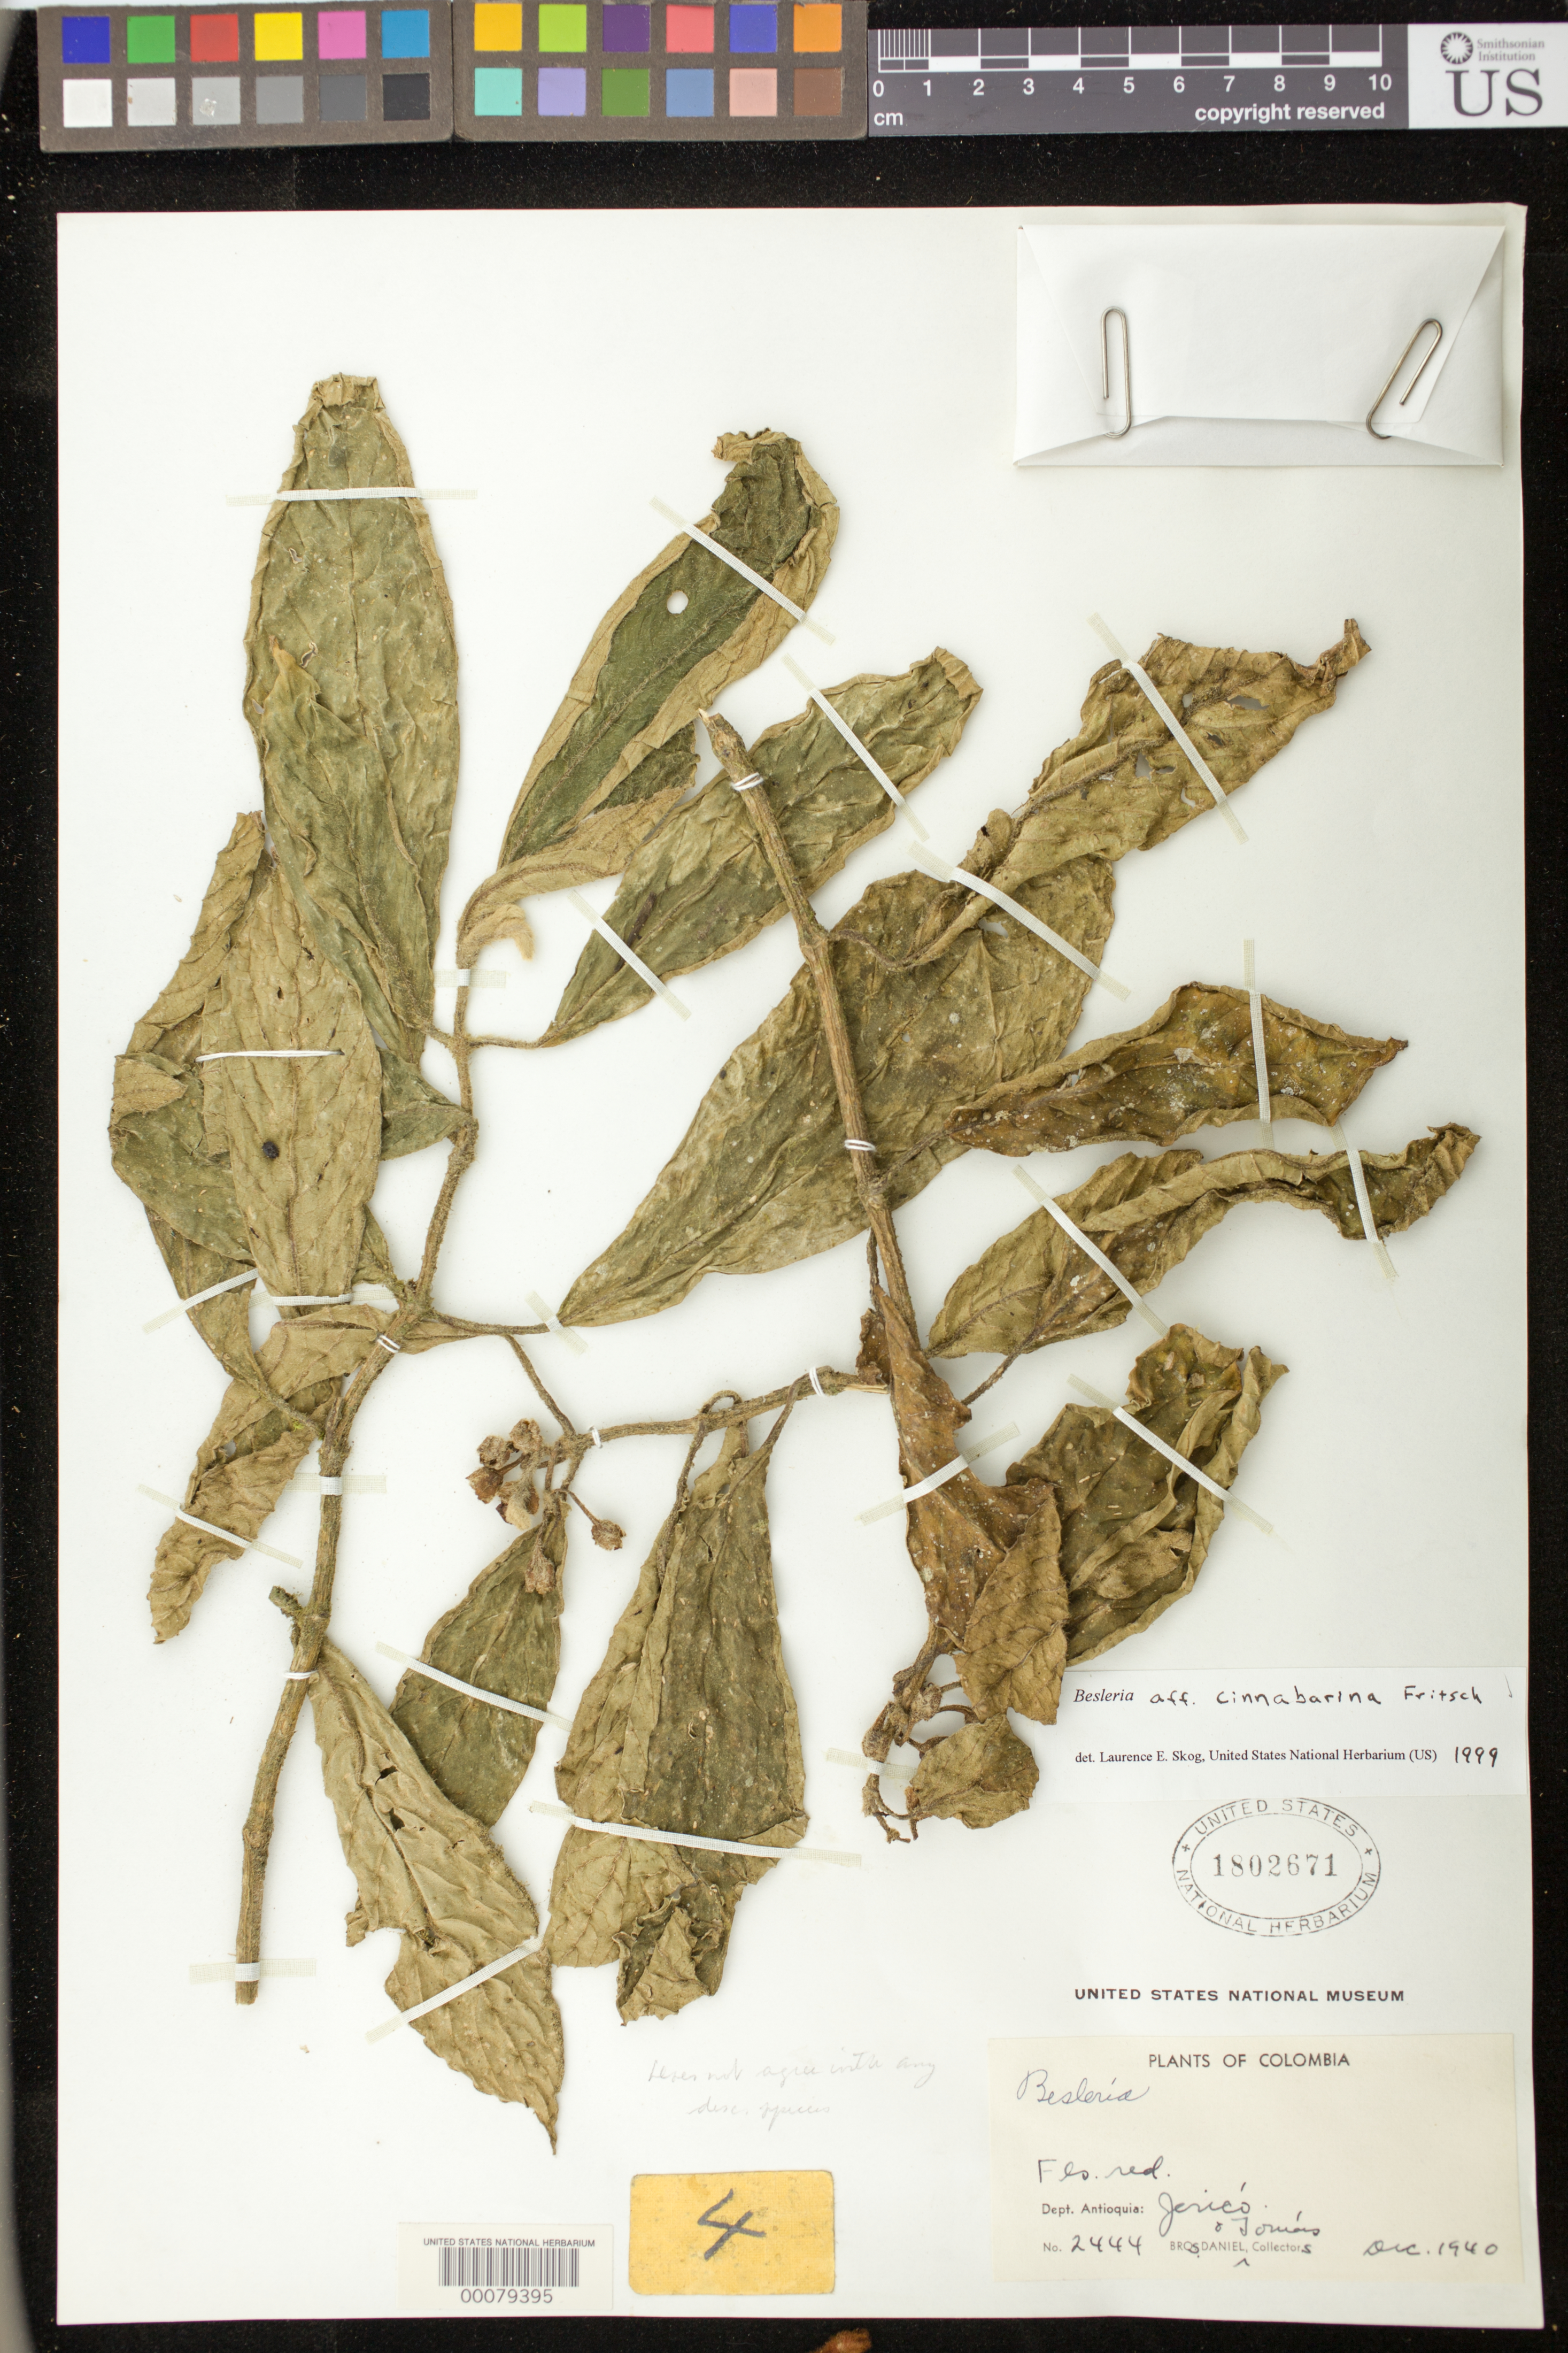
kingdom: Plantae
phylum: Tracheophyta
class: Magnoliopsida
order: Lamiales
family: Gesneriaceae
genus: Besleria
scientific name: Besleria cinnabarina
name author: Fritsch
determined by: Skog, Laurence E.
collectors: Bro. Daniel & B. Tomas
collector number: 2444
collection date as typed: Dec 1940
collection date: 1940-12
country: Colombia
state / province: Antioquia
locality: Jericó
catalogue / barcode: US 1802671